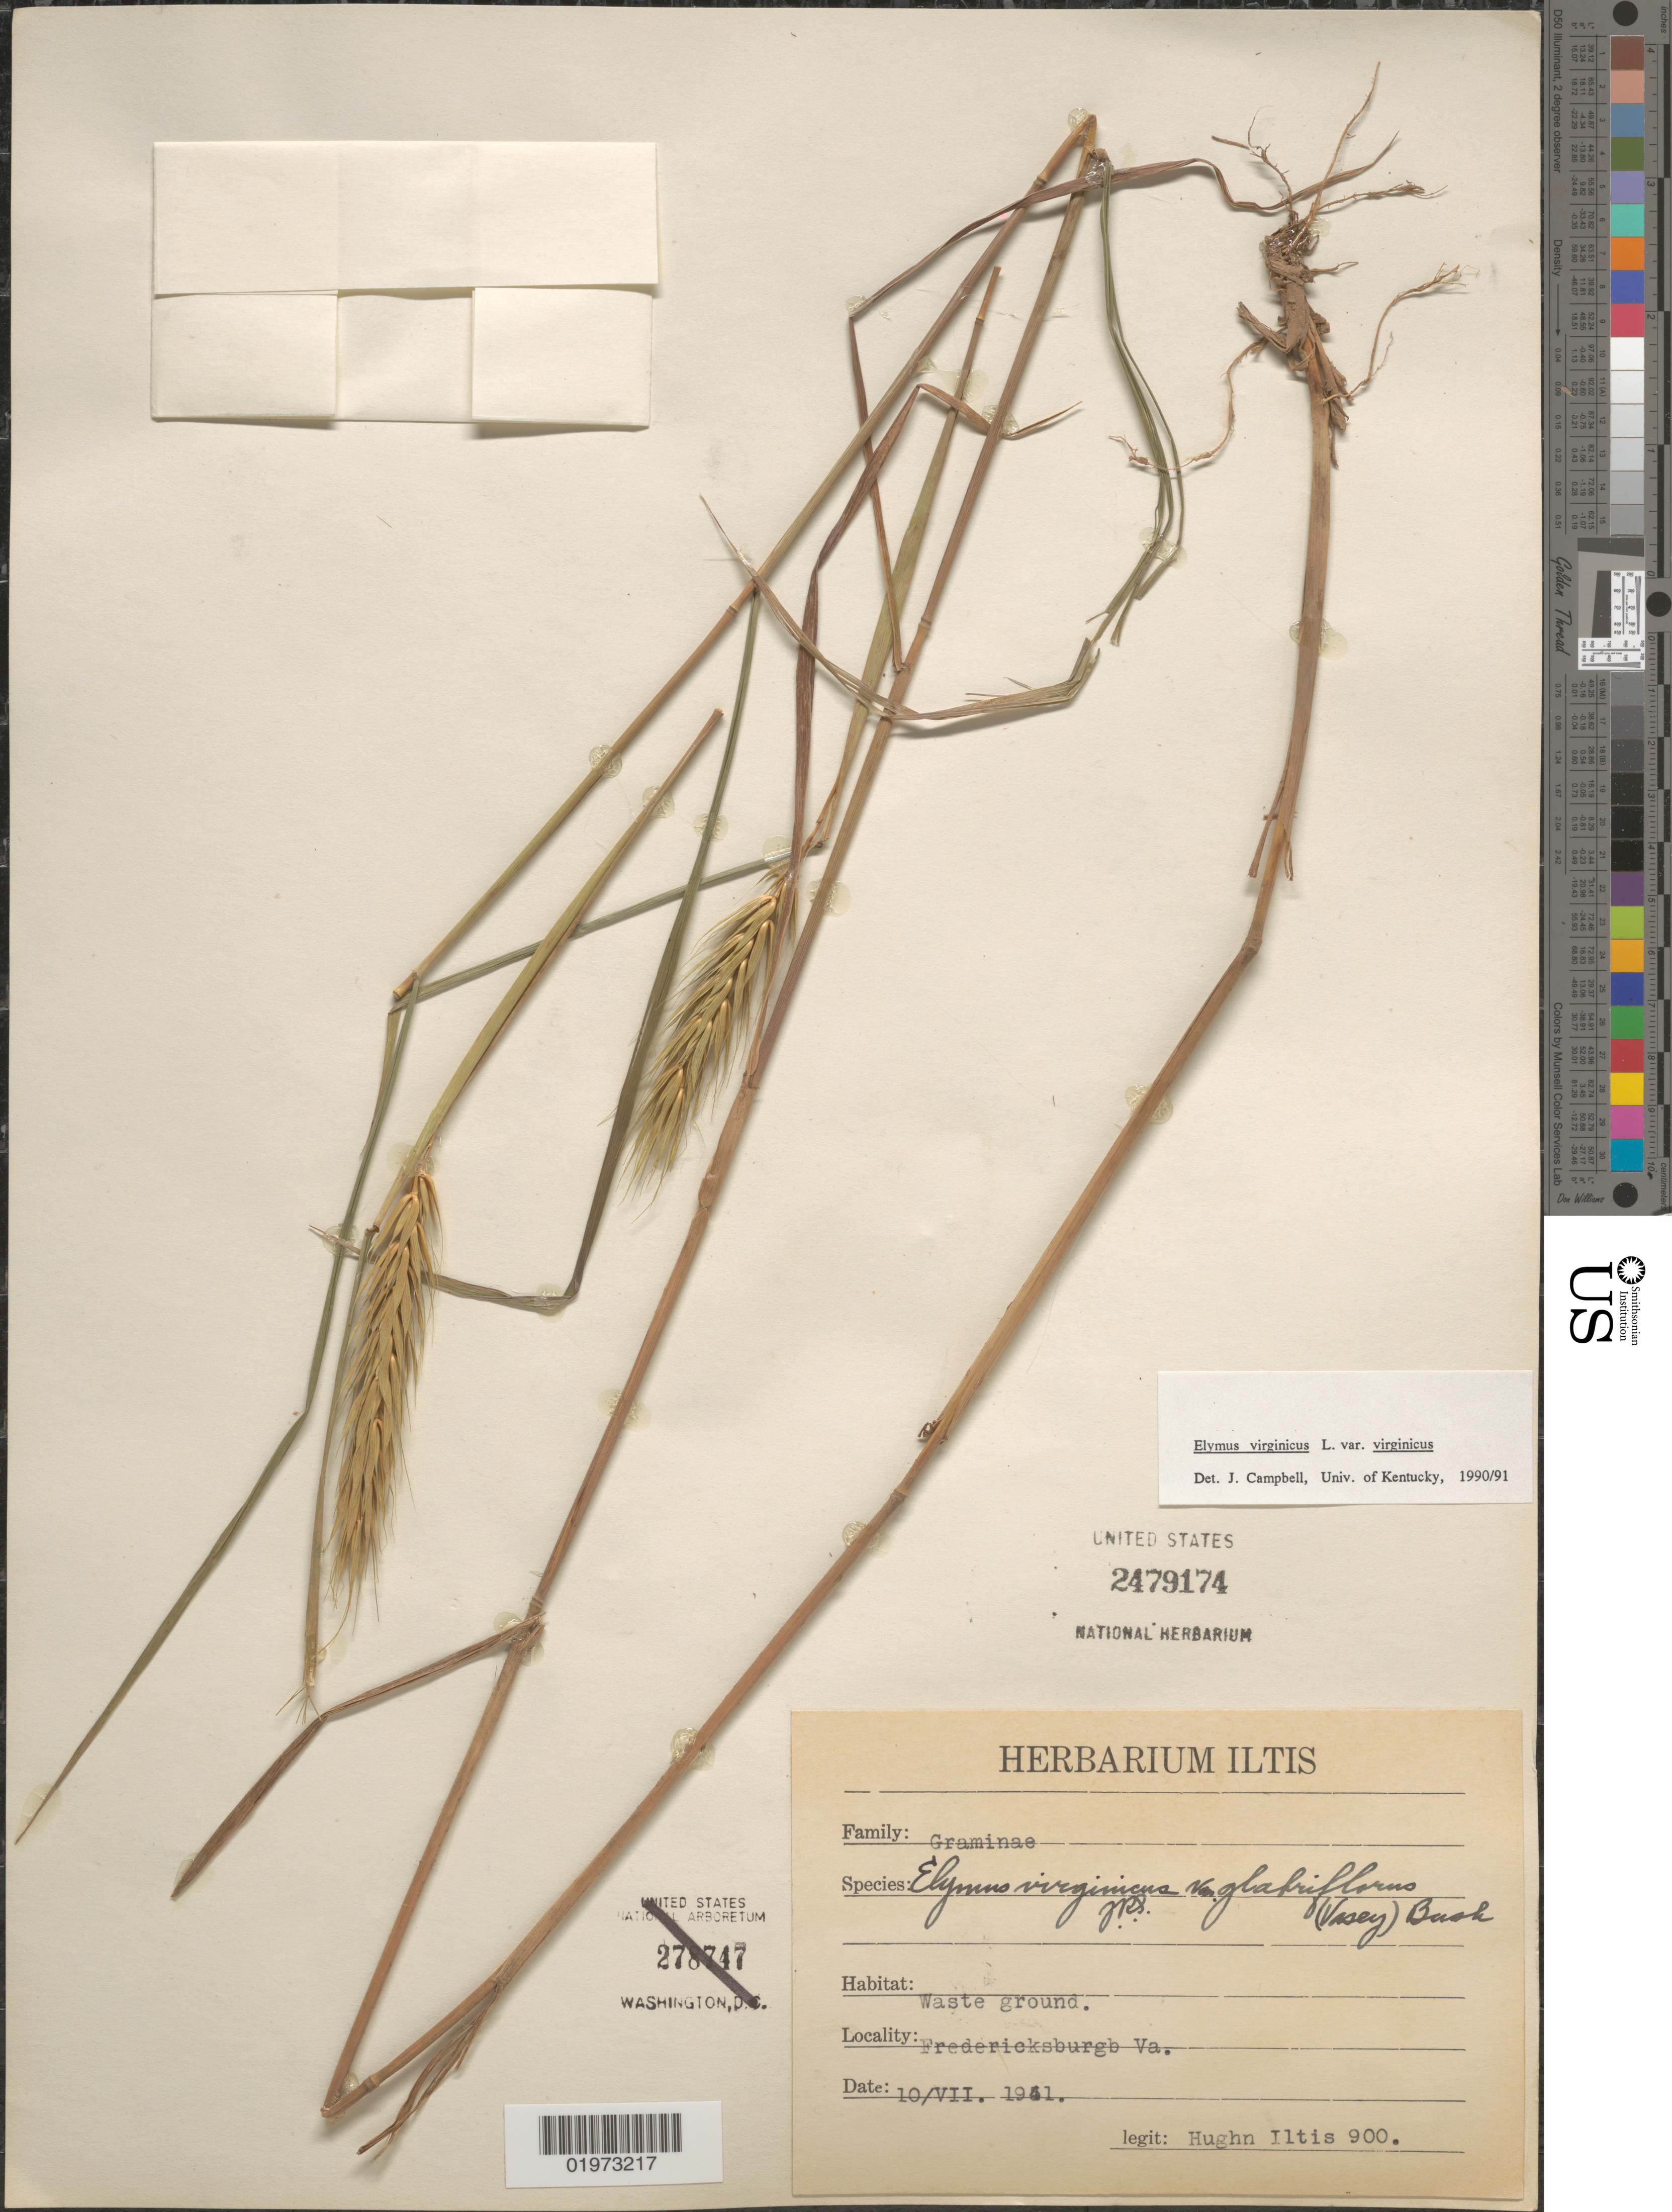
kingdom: Plantae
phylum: Tracheophyta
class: Liliopsida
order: Poales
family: Poaceae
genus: Elymus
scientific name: Elymus virginicus var. virginicus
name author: L.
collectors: H. Iltis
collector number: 900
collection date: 1941-07-10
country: United States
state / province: Virginia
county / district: City of Fredericksburg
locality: Fredericksburgb.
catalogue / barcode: US 2479174